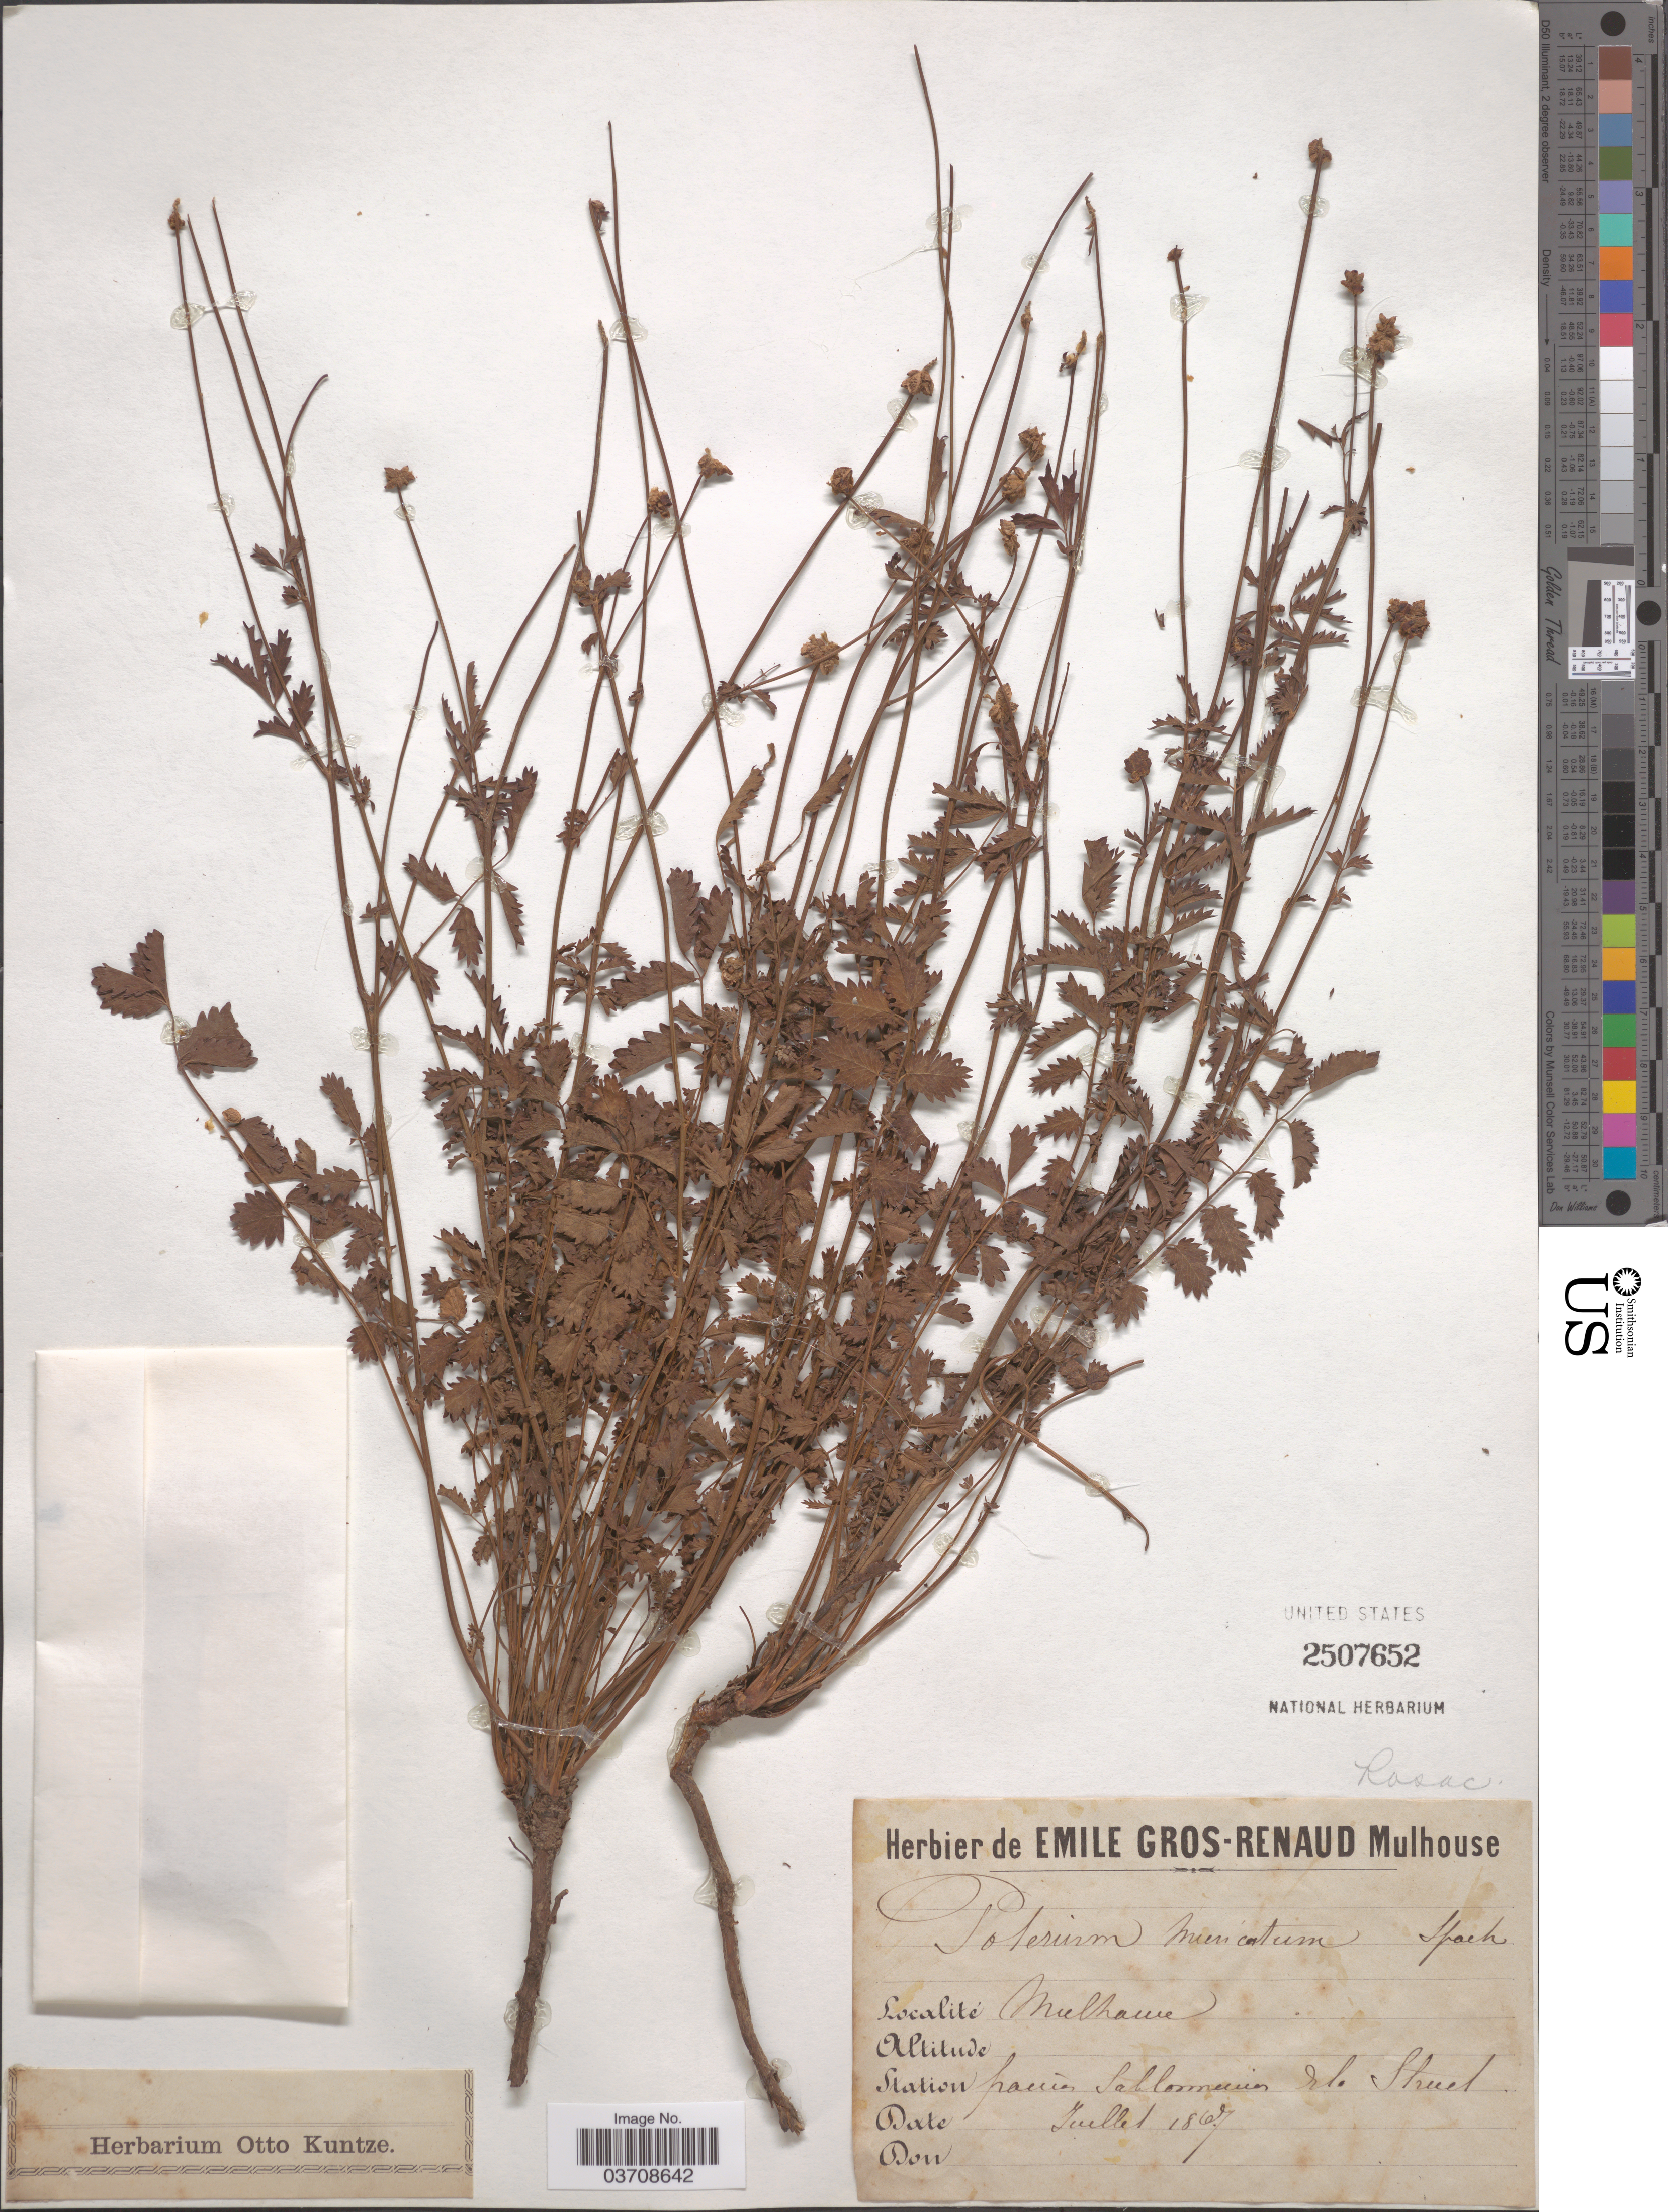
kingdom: Plantae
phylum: Tracheophyta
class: Magnoliopsida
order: Rosales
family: Rosaceae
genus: Sanguisorba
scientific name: Sanguisorba minor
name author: Scop.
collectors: Ex Herb. Emile Gros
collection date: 1867-07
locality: Mulhawe, Station pascuis Sablomieus Eki Struet. [interpreted]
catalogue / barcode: US 2507652